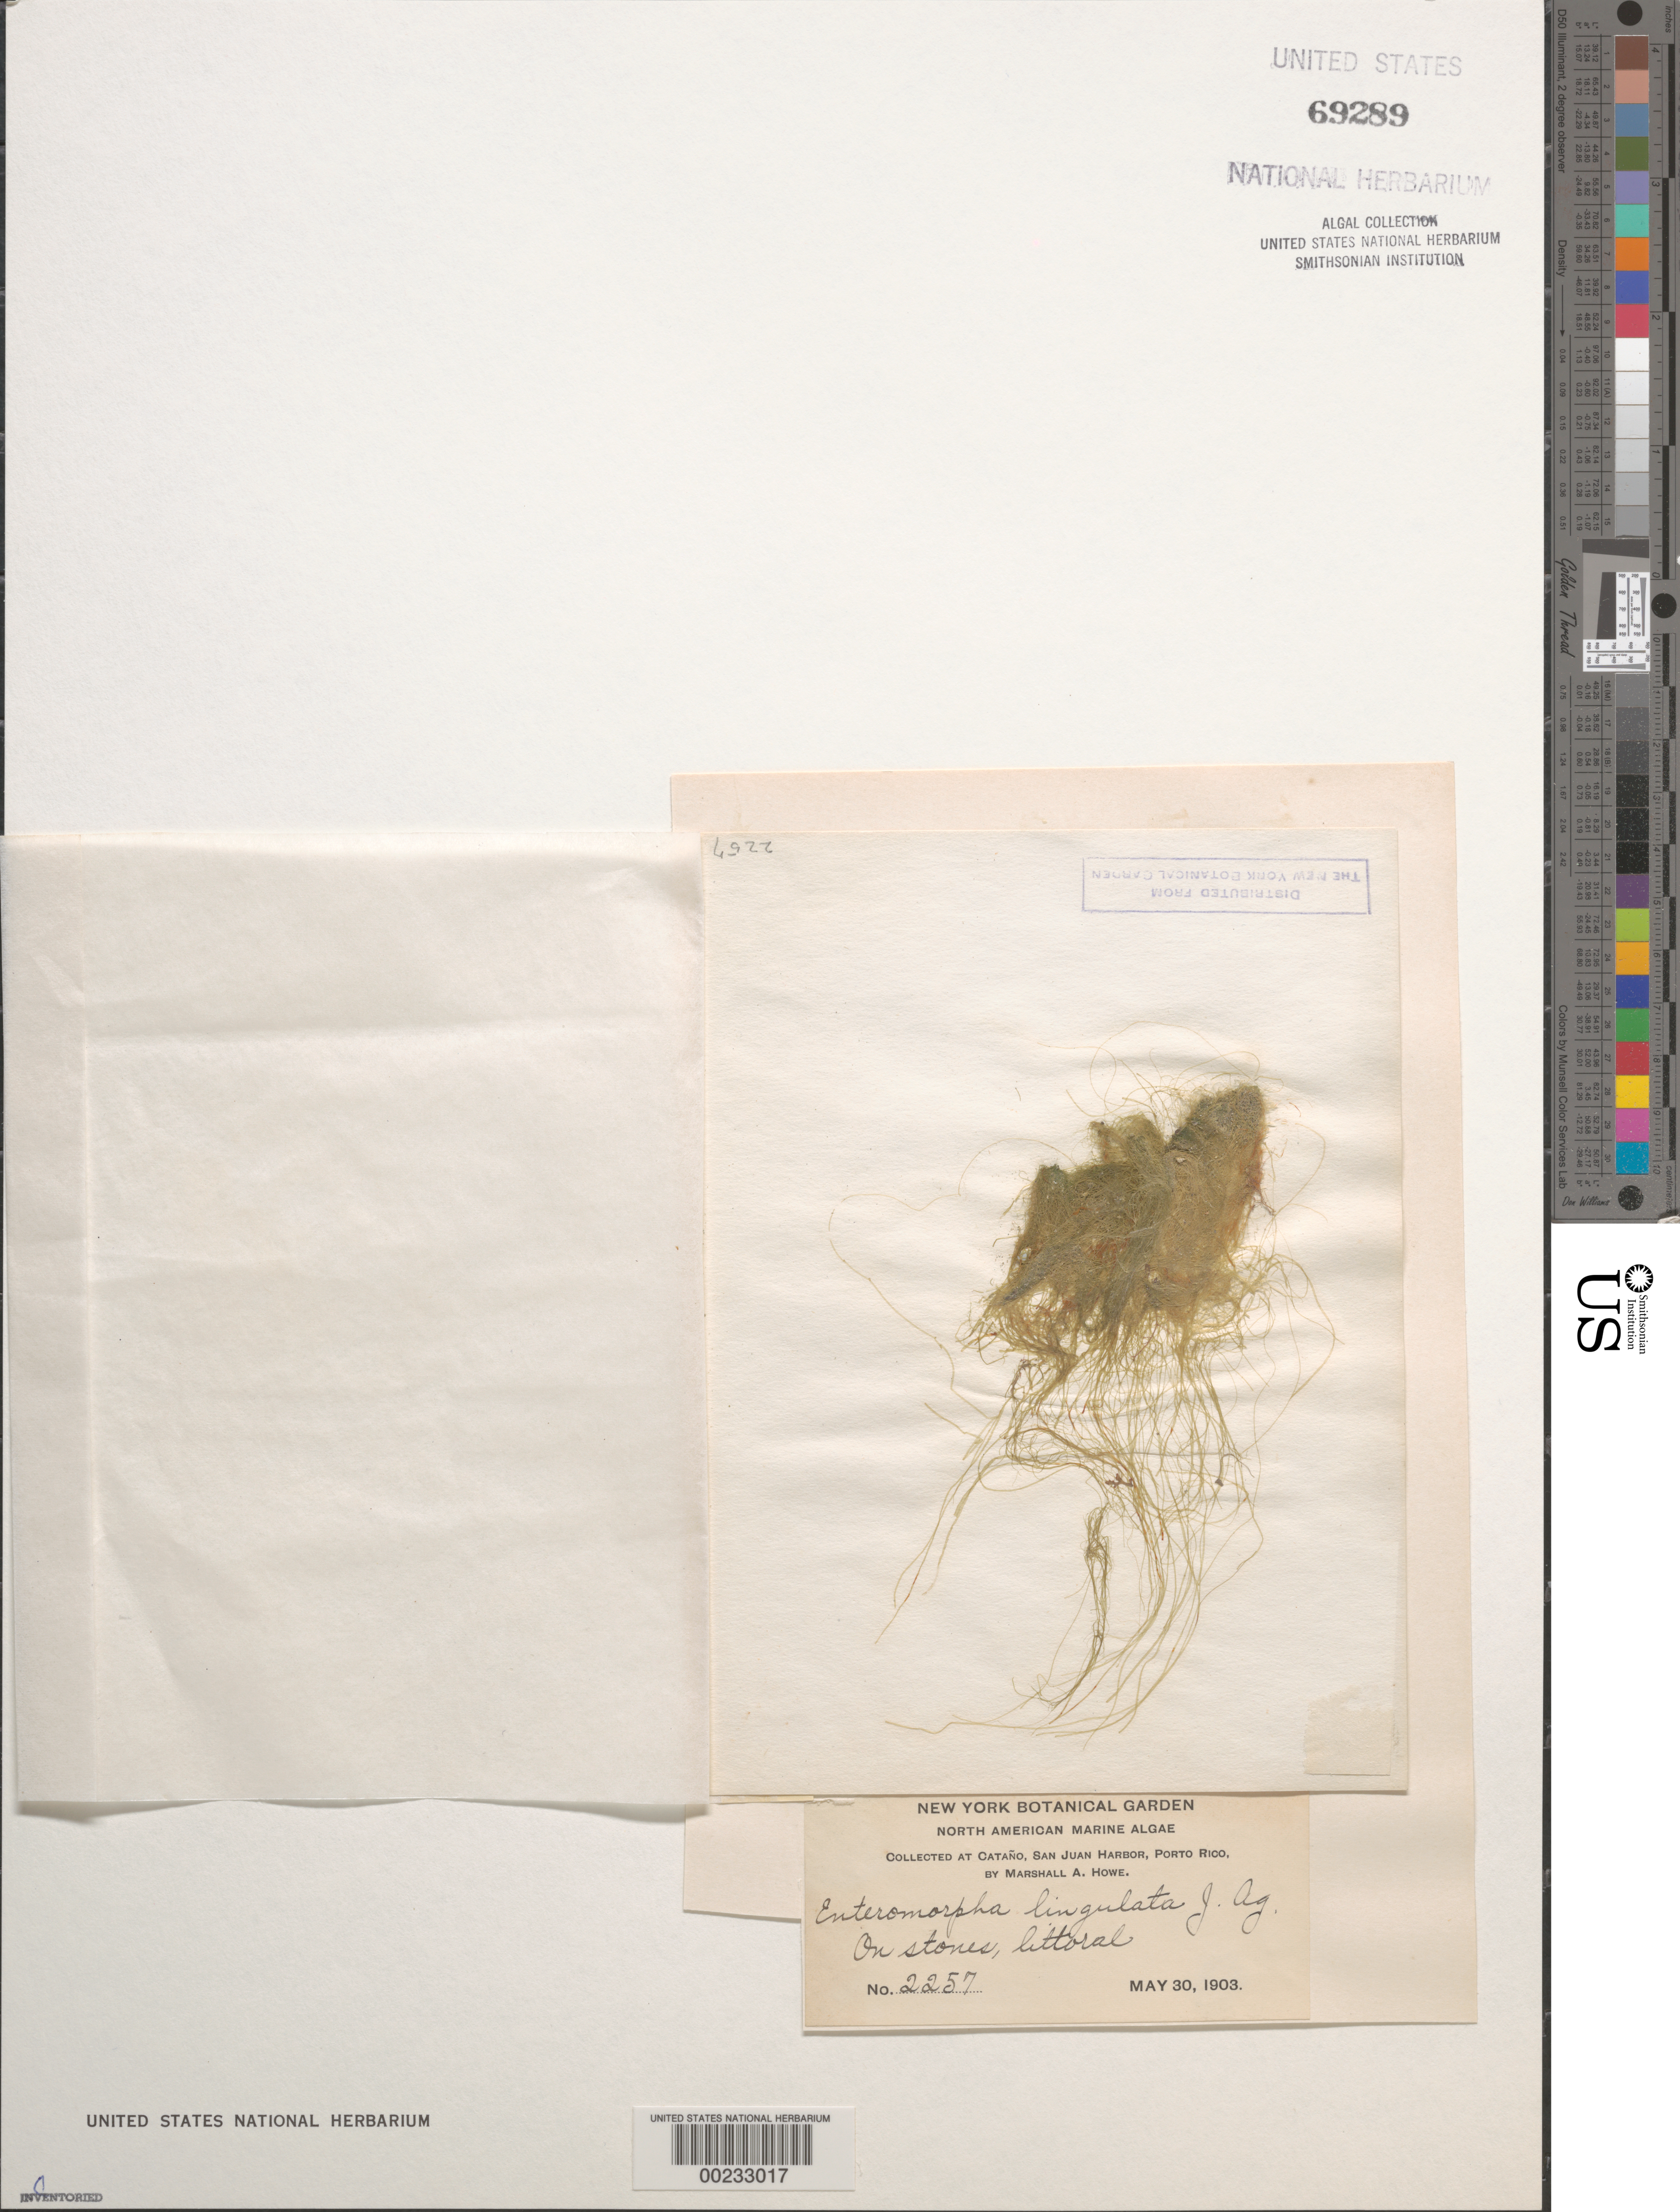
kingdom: Plantae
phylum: Chlorophyta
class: Ulvophyceae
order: Ulvales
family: Ulvaceae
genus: Ulva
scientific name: Ulva flexuosa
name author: Wulfen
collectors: M. A. Howe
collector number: MAH 2257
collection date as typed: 30 May 1903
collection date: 1903-05-30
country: Puerto Rico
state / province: San Juan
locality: San juan harbor, catano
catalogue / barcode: US 69289